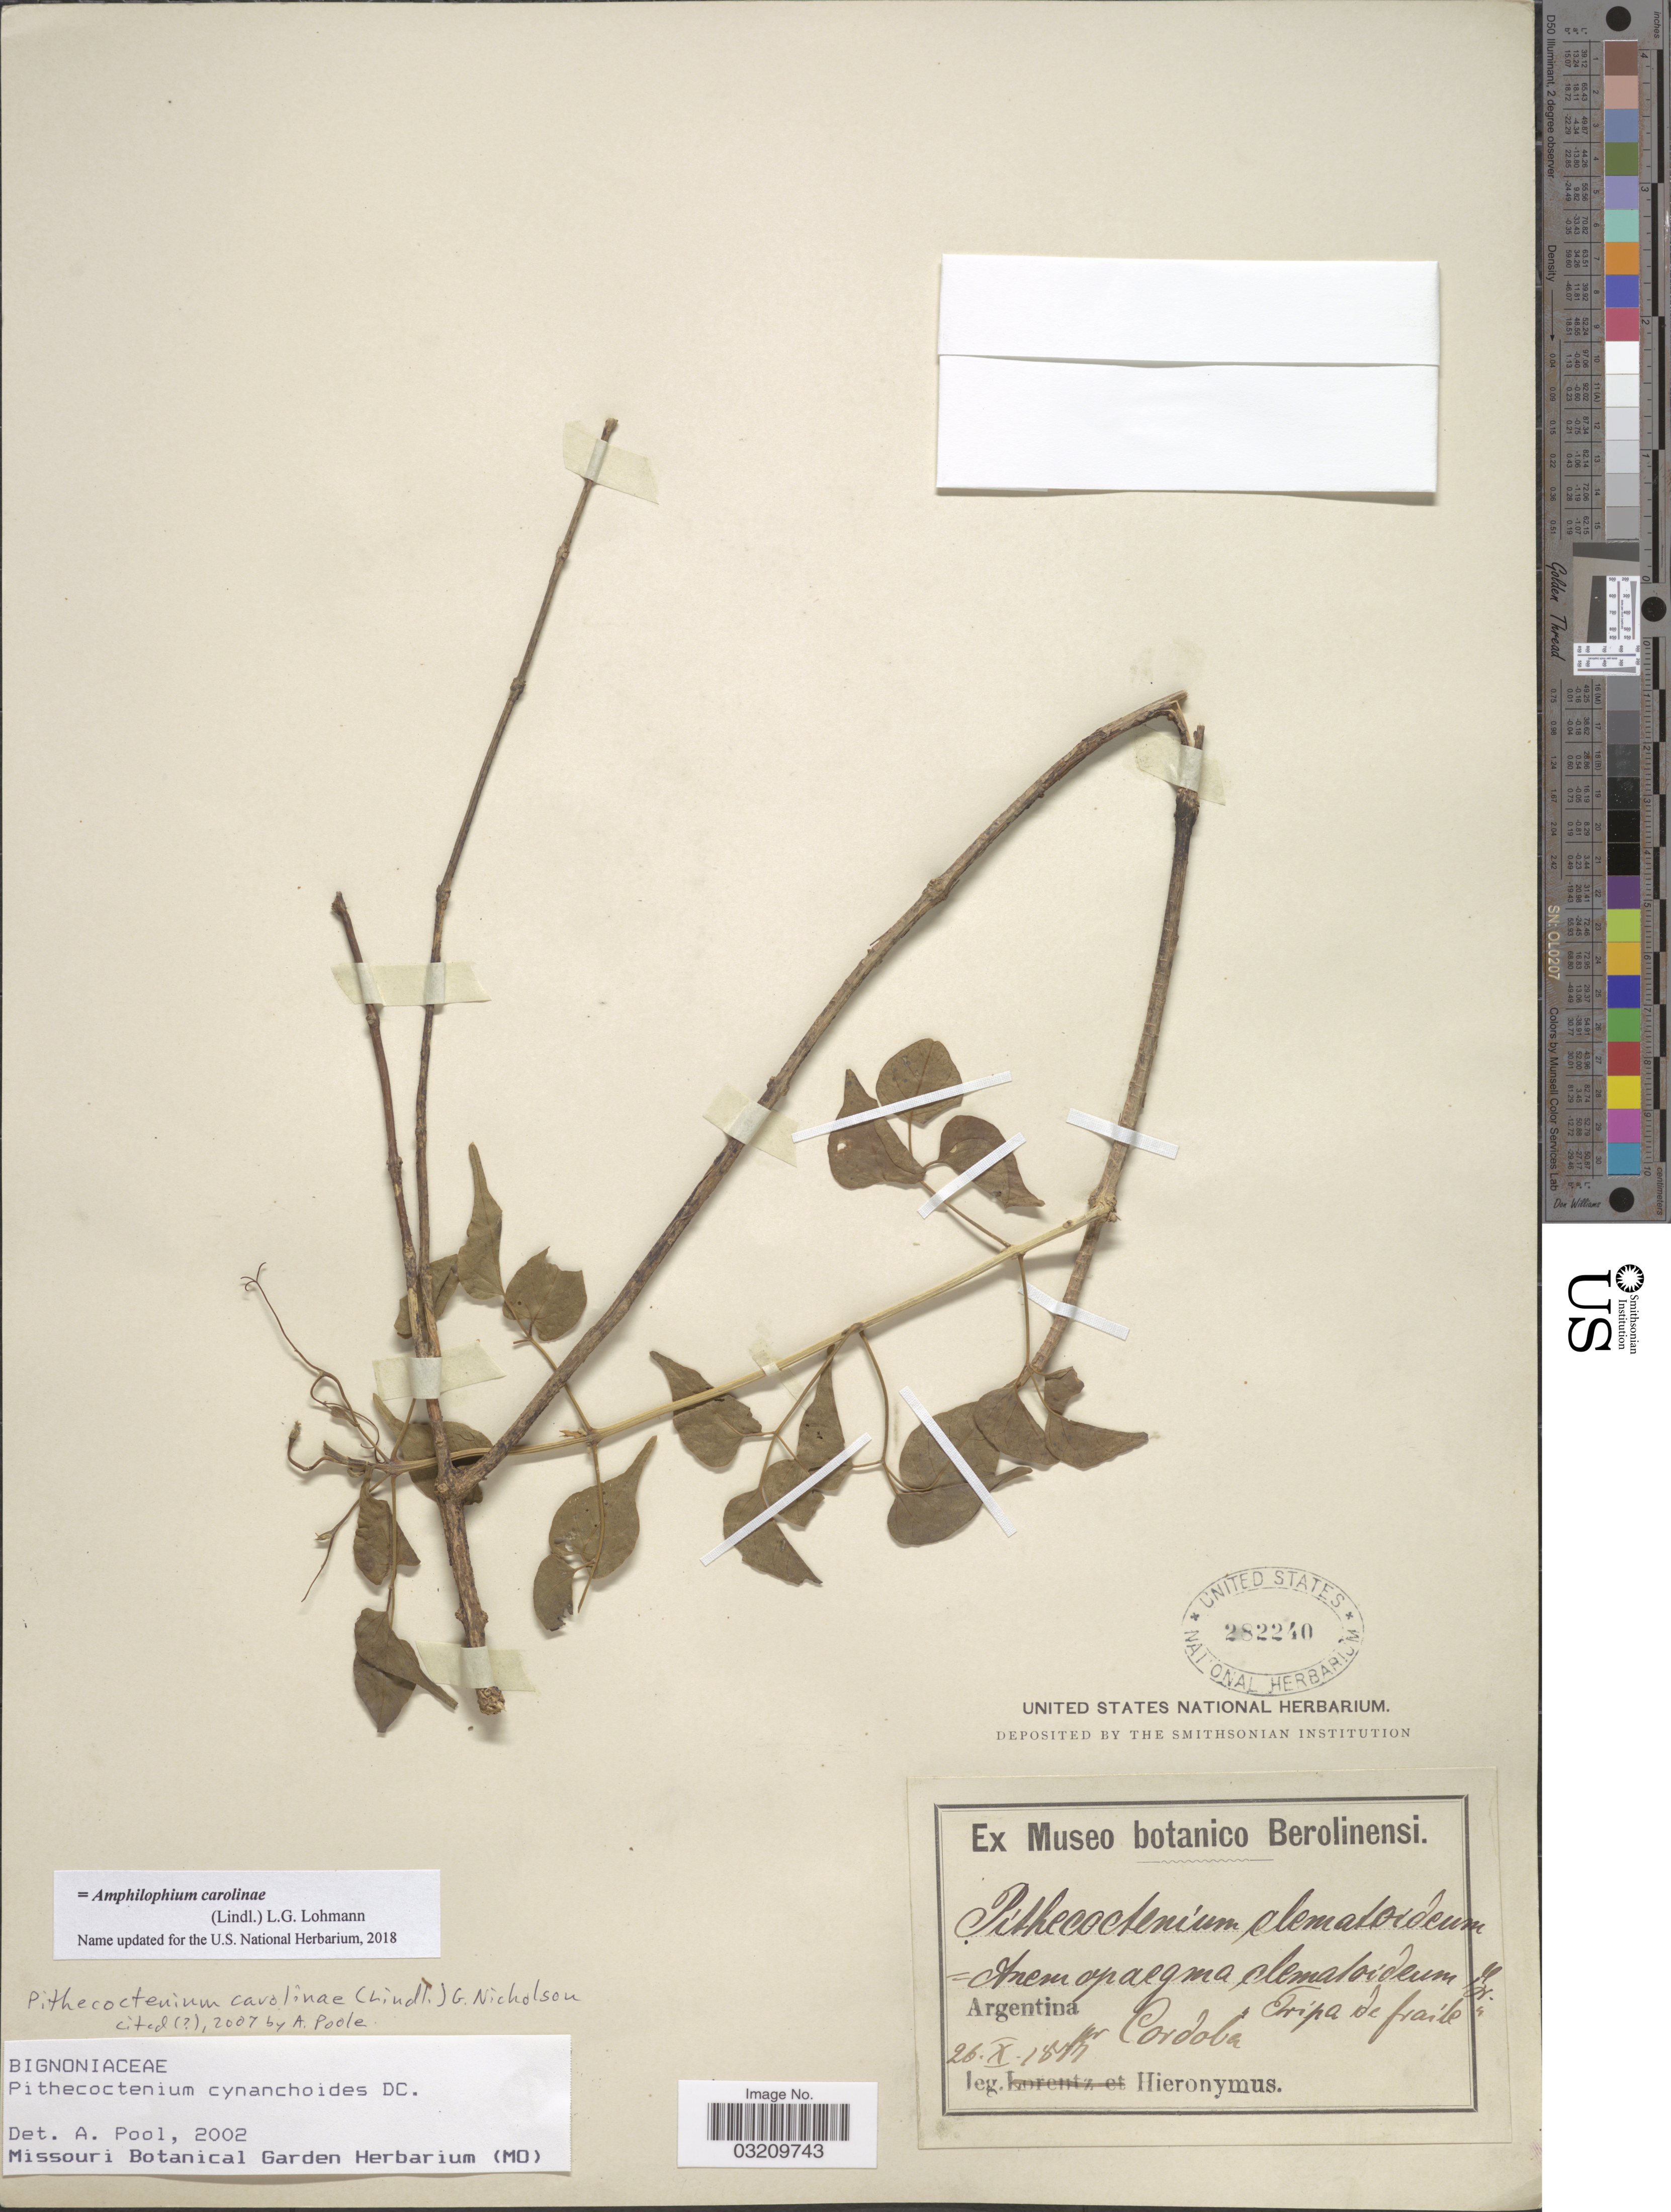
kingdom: Plantae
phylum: Tracheophyta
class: Magnoliopsida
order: Lamiales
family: Bignoniaceae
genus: Amphilophium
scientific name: Amphilophium carolinae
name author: (Lindl.) L.G. Lohmann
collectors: -. Hieronymus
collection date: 1875-10-26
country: Argentina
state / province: Cordoba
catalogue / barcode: US 282240